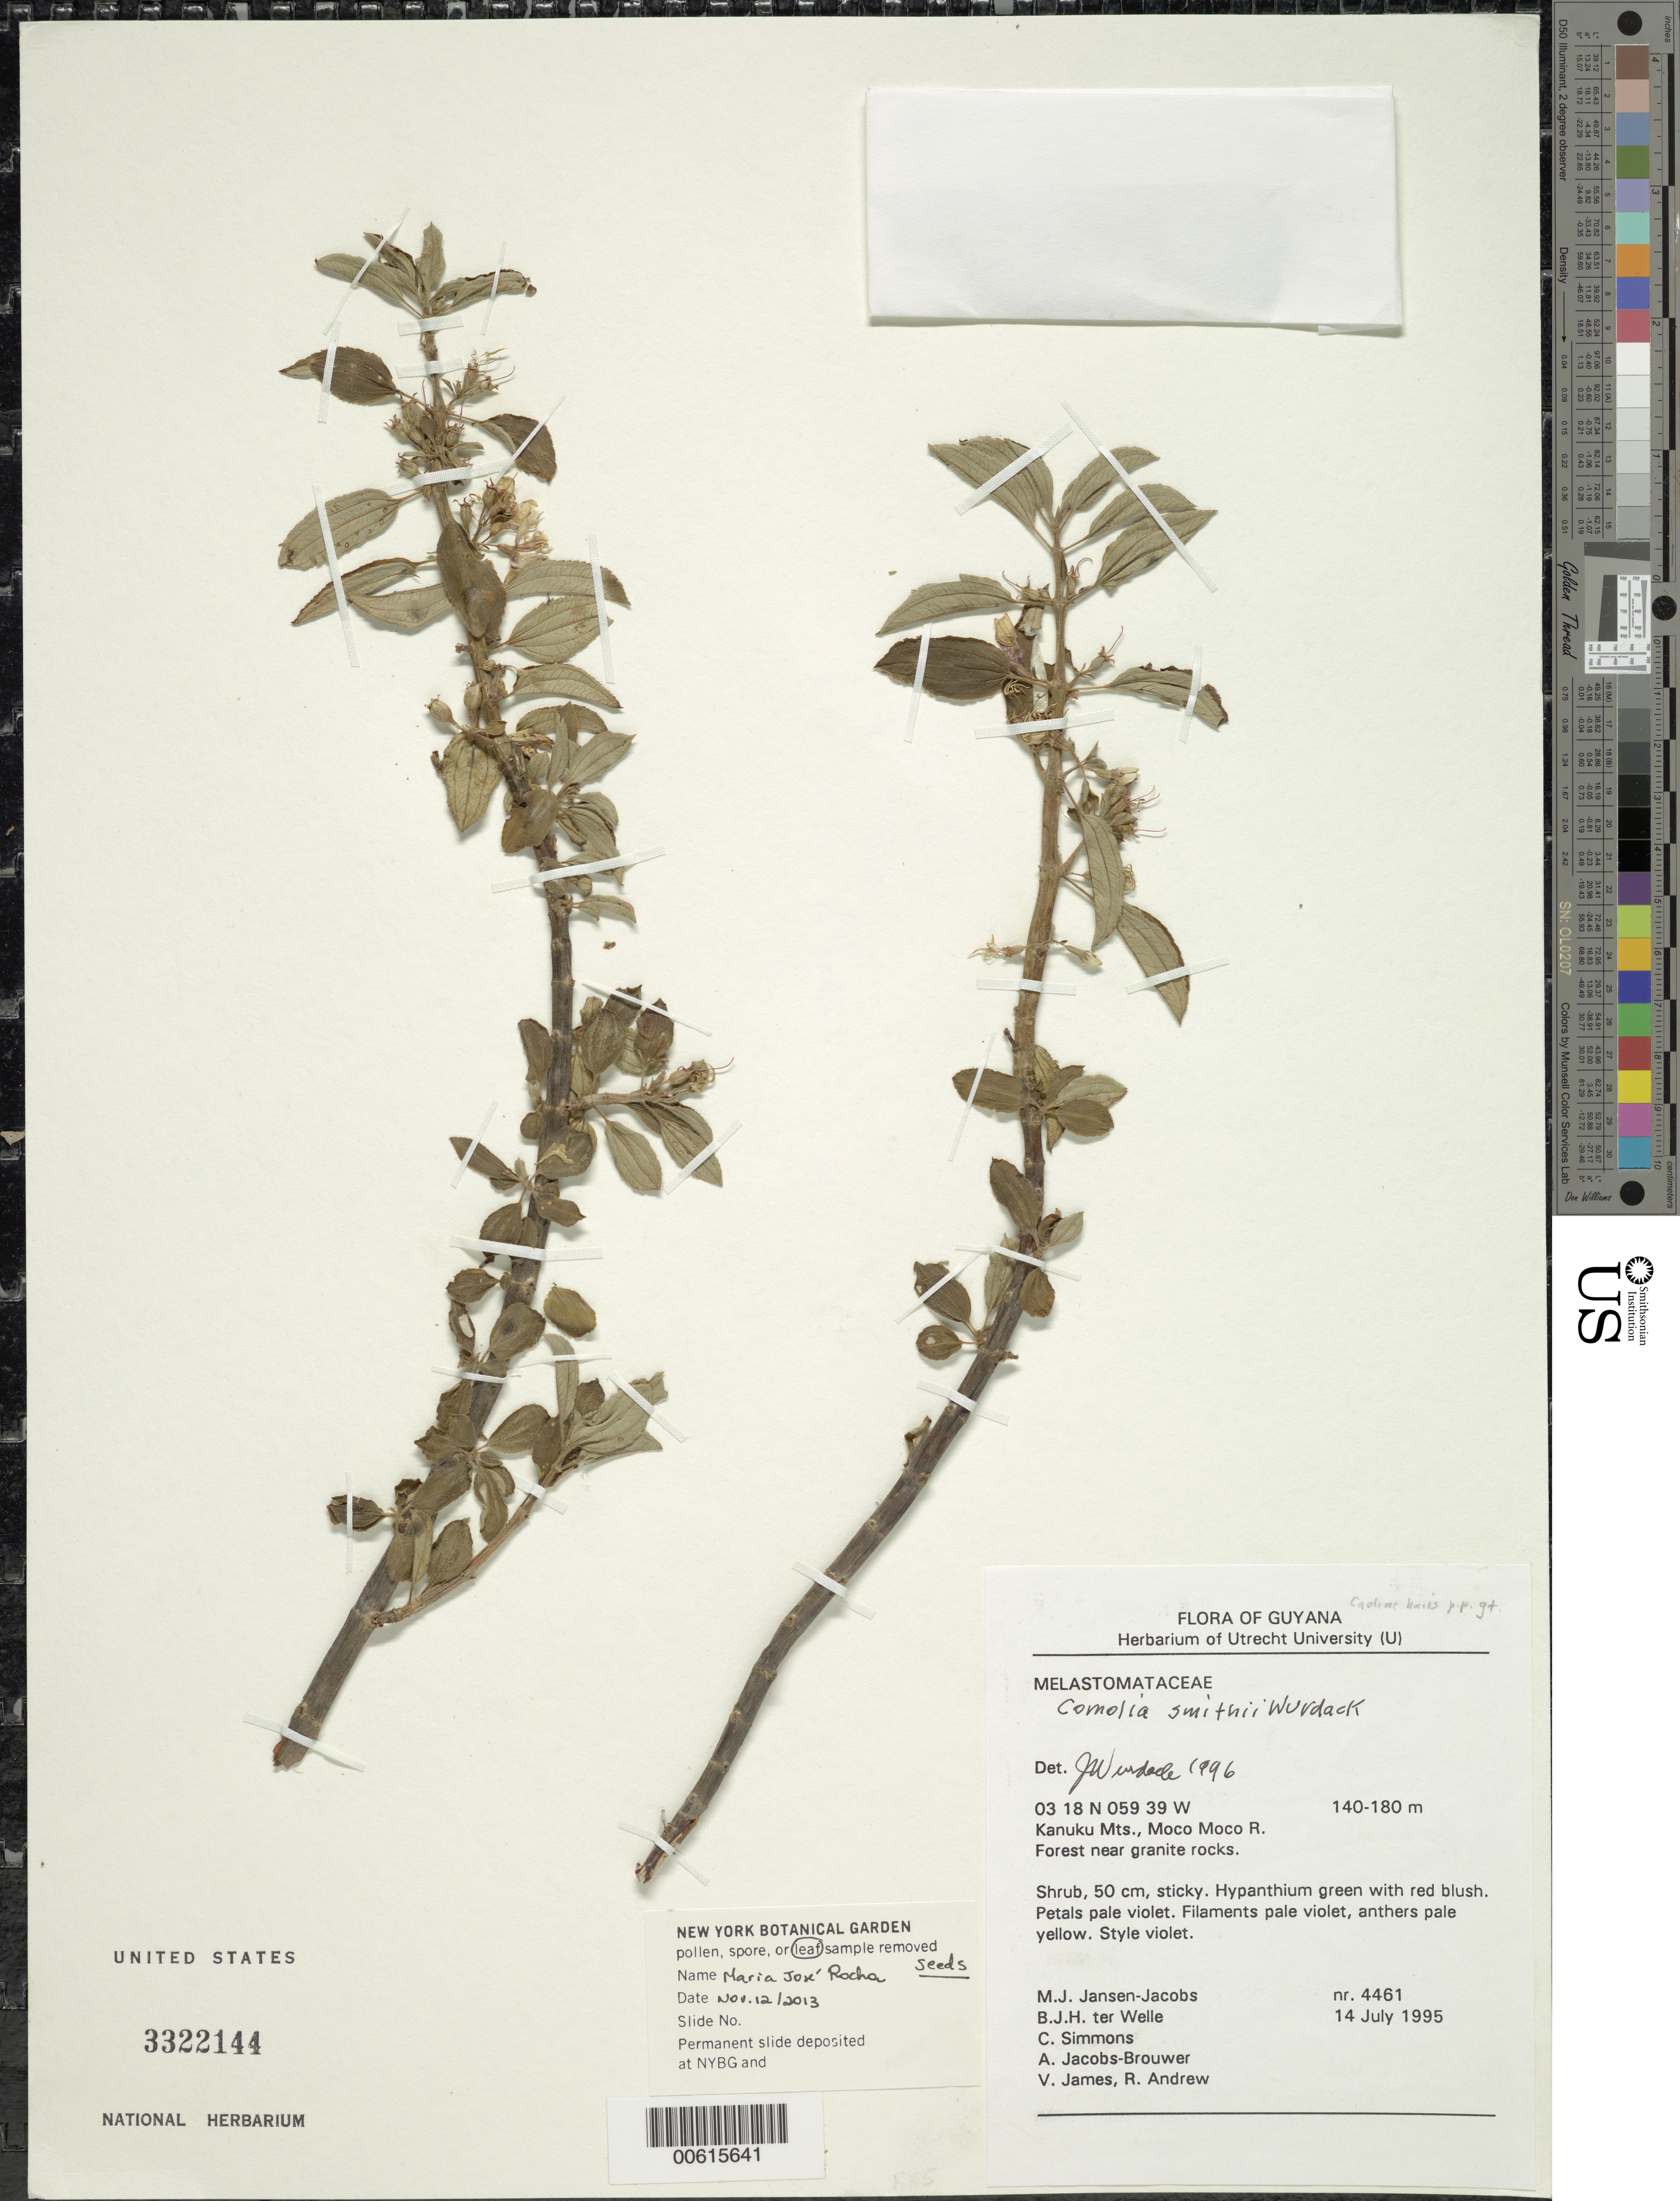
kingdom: Plantae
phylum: Tracheophyta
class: Magnoliopsida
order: Myrtales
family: Melastomataceae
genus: Comolia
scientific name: Comolia smithii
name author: Wurdack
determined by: Wurdack, John J., (US), US (UNITED STATES)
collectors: M. J. Jansen-Jacobs, B. Welle, C. Simmons, A. Jacobs-Brouwer, V. James & R. Andrew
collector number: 4461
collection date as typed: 14-Jul-95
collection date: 1995-07-14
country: Guyana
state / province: U. Takutu-U. Essequibo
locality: Moco Moco River, Kanuku Mts.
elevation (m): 140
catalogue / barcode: US 3322144